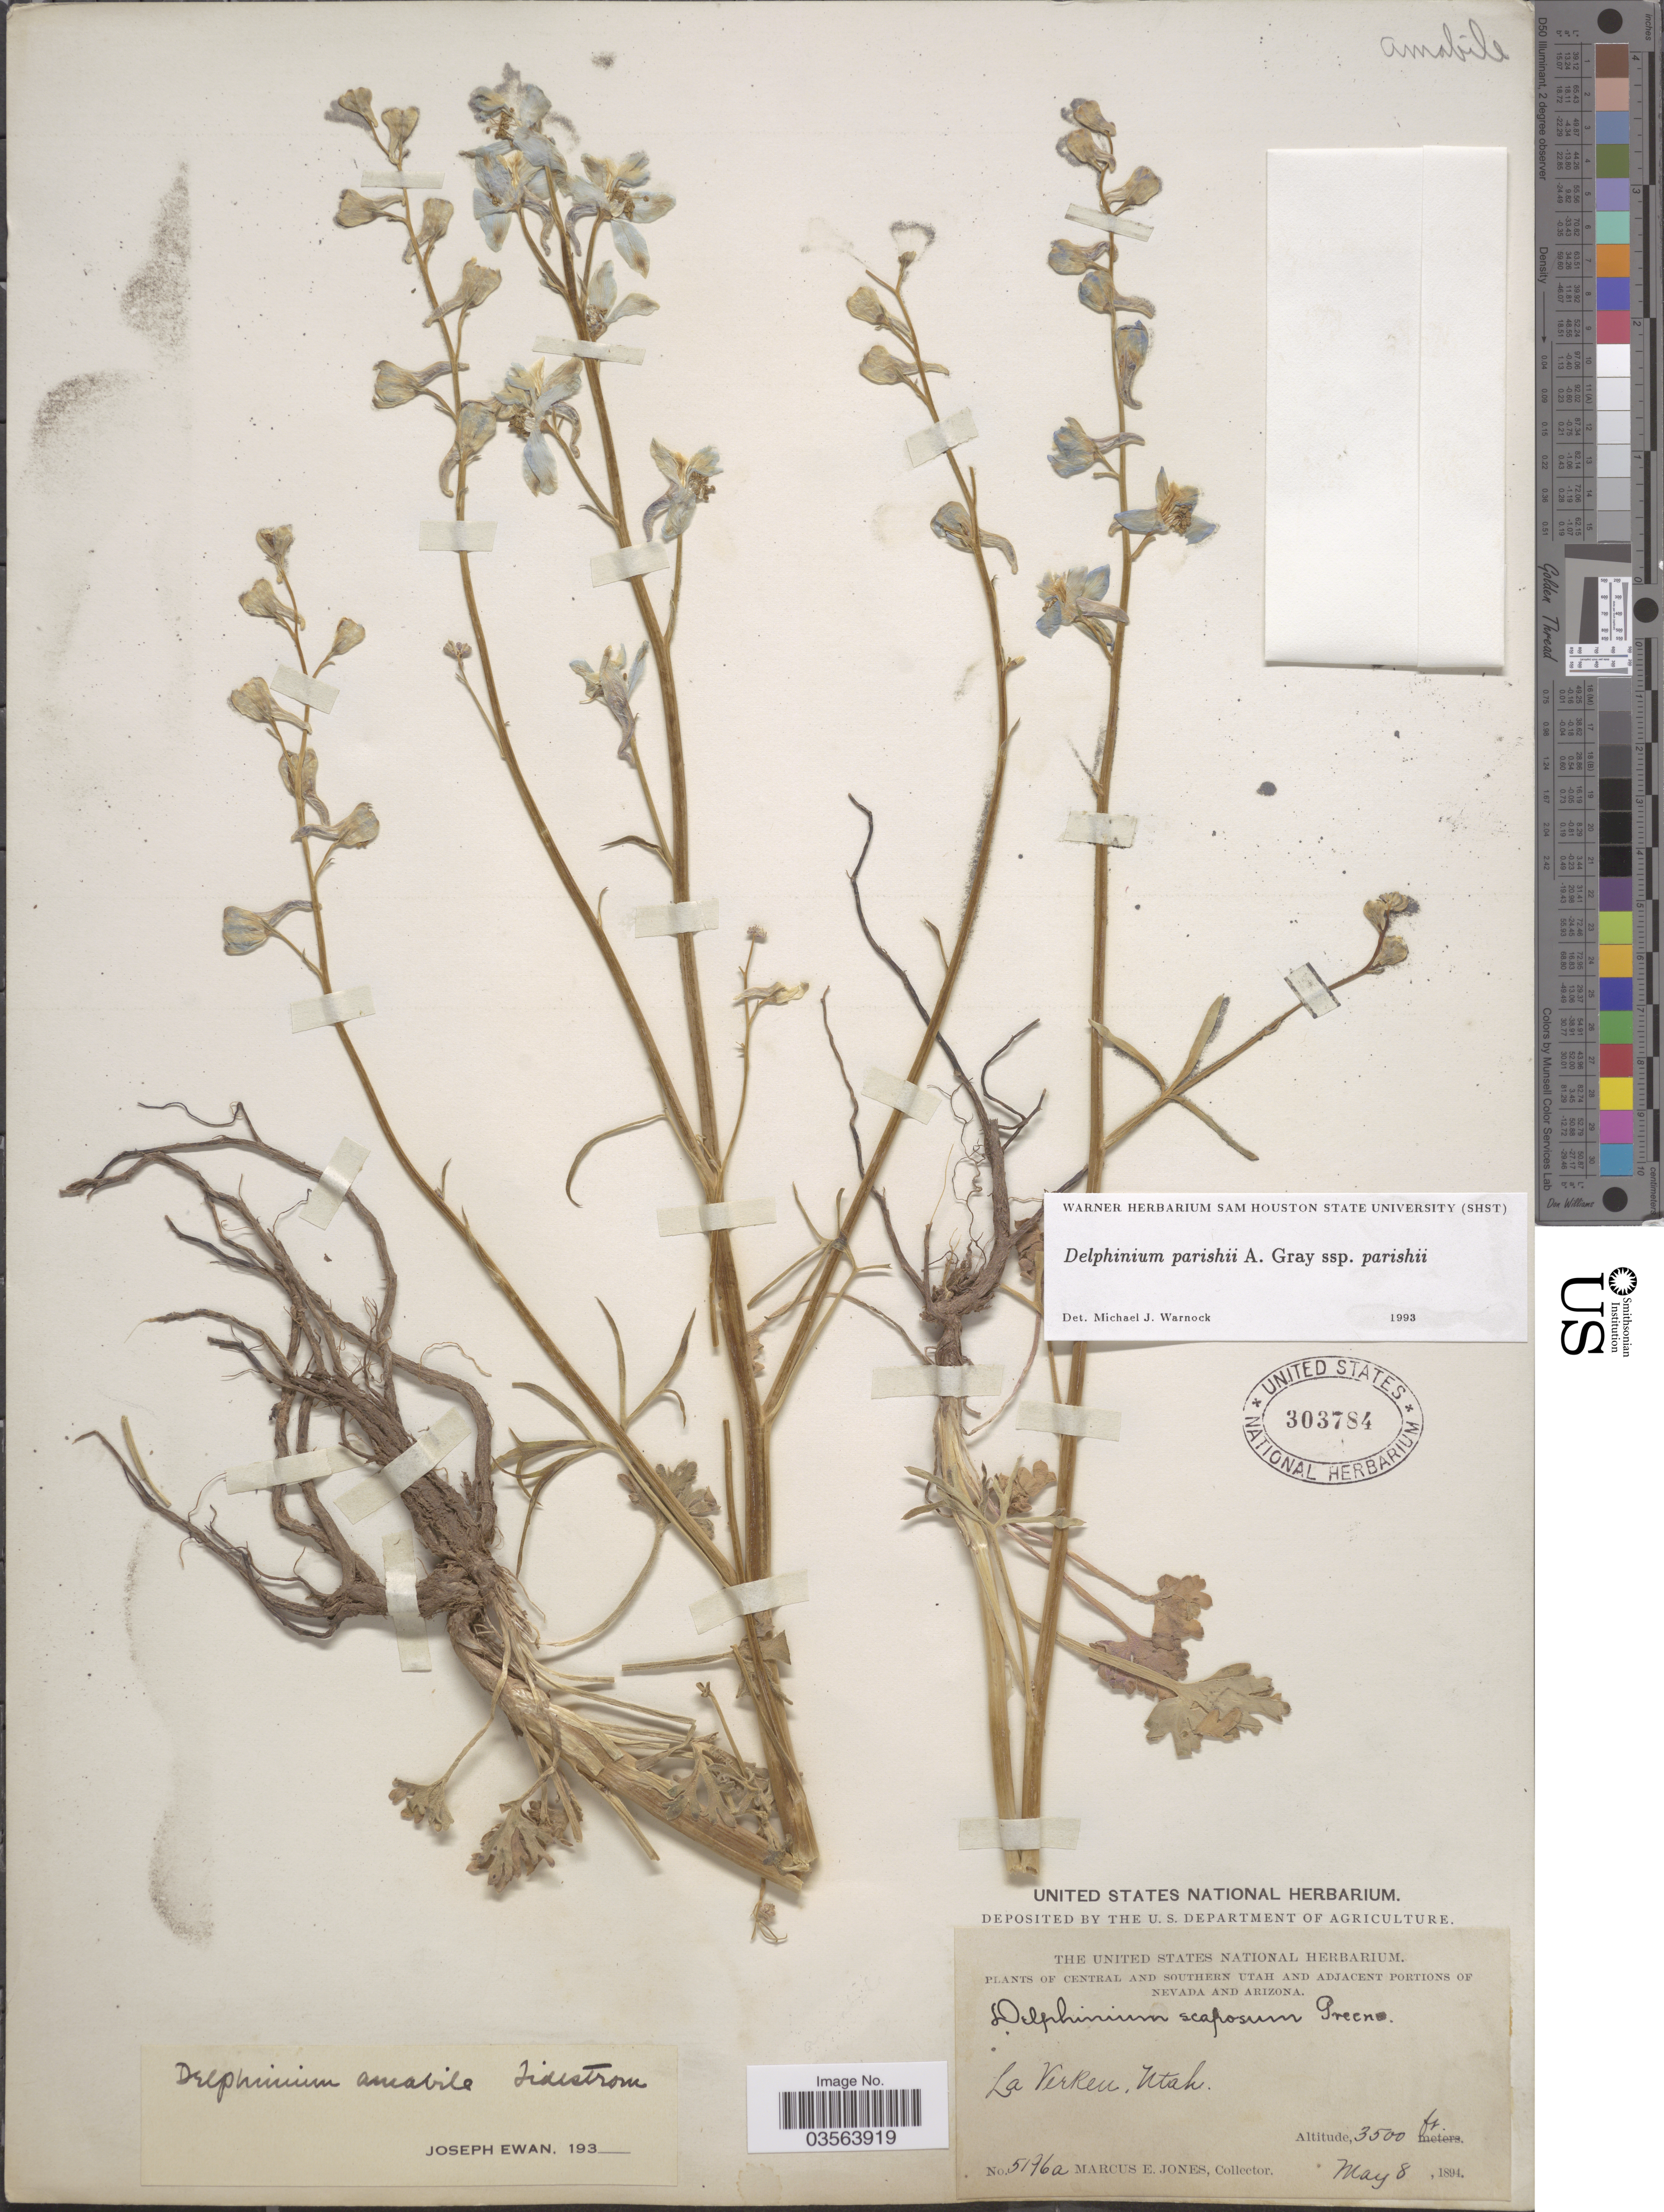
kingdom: Plantae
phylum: Tracheophyta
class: Magnoliopsida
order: Ranunculales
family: Ranunculaceae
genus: Delphinium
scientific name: Delphinium sp.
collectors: M. E. Jones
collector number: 5196a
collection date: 1894-05-08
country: United States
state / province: Utah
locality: Central and southern Utah. La Verken.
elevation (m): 1067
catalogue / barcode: US 303784